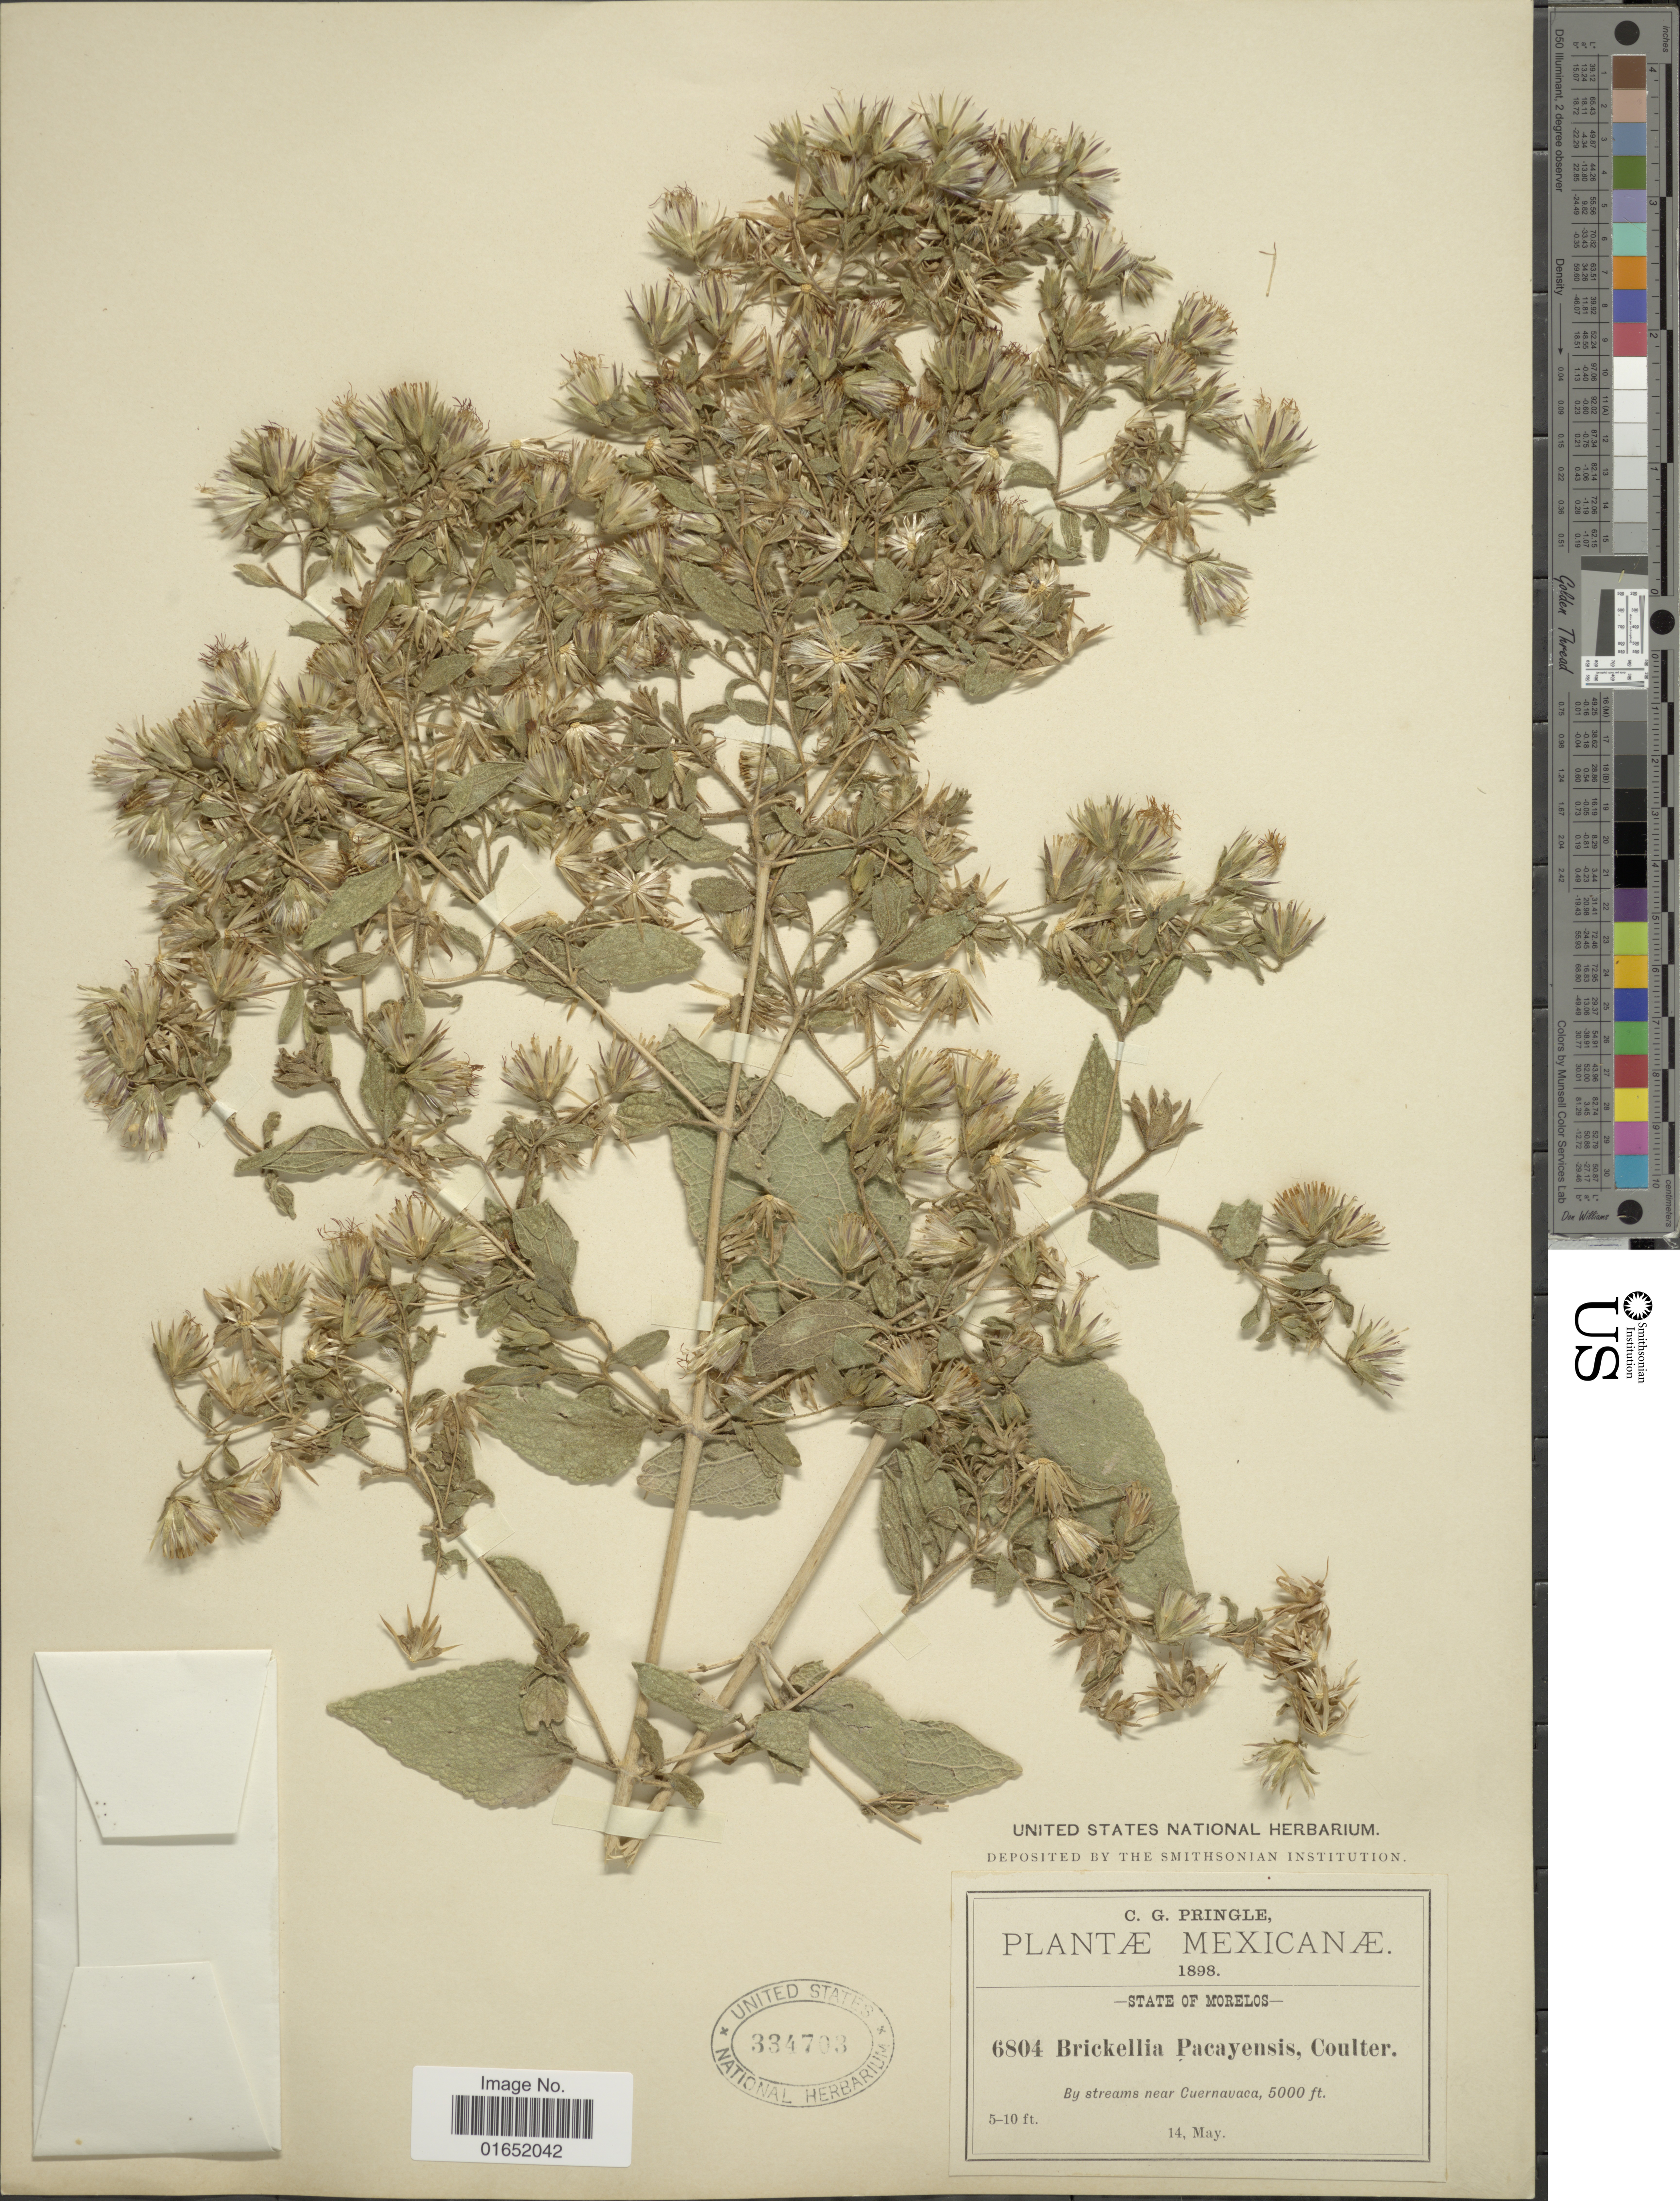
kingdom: Plantae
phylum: Tracheophyta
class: Magnoliopsida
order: Asterales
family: Asteraceae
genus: Brickellia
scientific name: Brickellia pacayensis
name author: J.M. Coult.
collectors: C. G. Pringle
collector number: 6804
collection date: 1898-05-14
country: Mexico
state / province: Morelos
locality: By streams near Cuernavaca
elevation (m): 1524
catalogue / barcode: US 334703